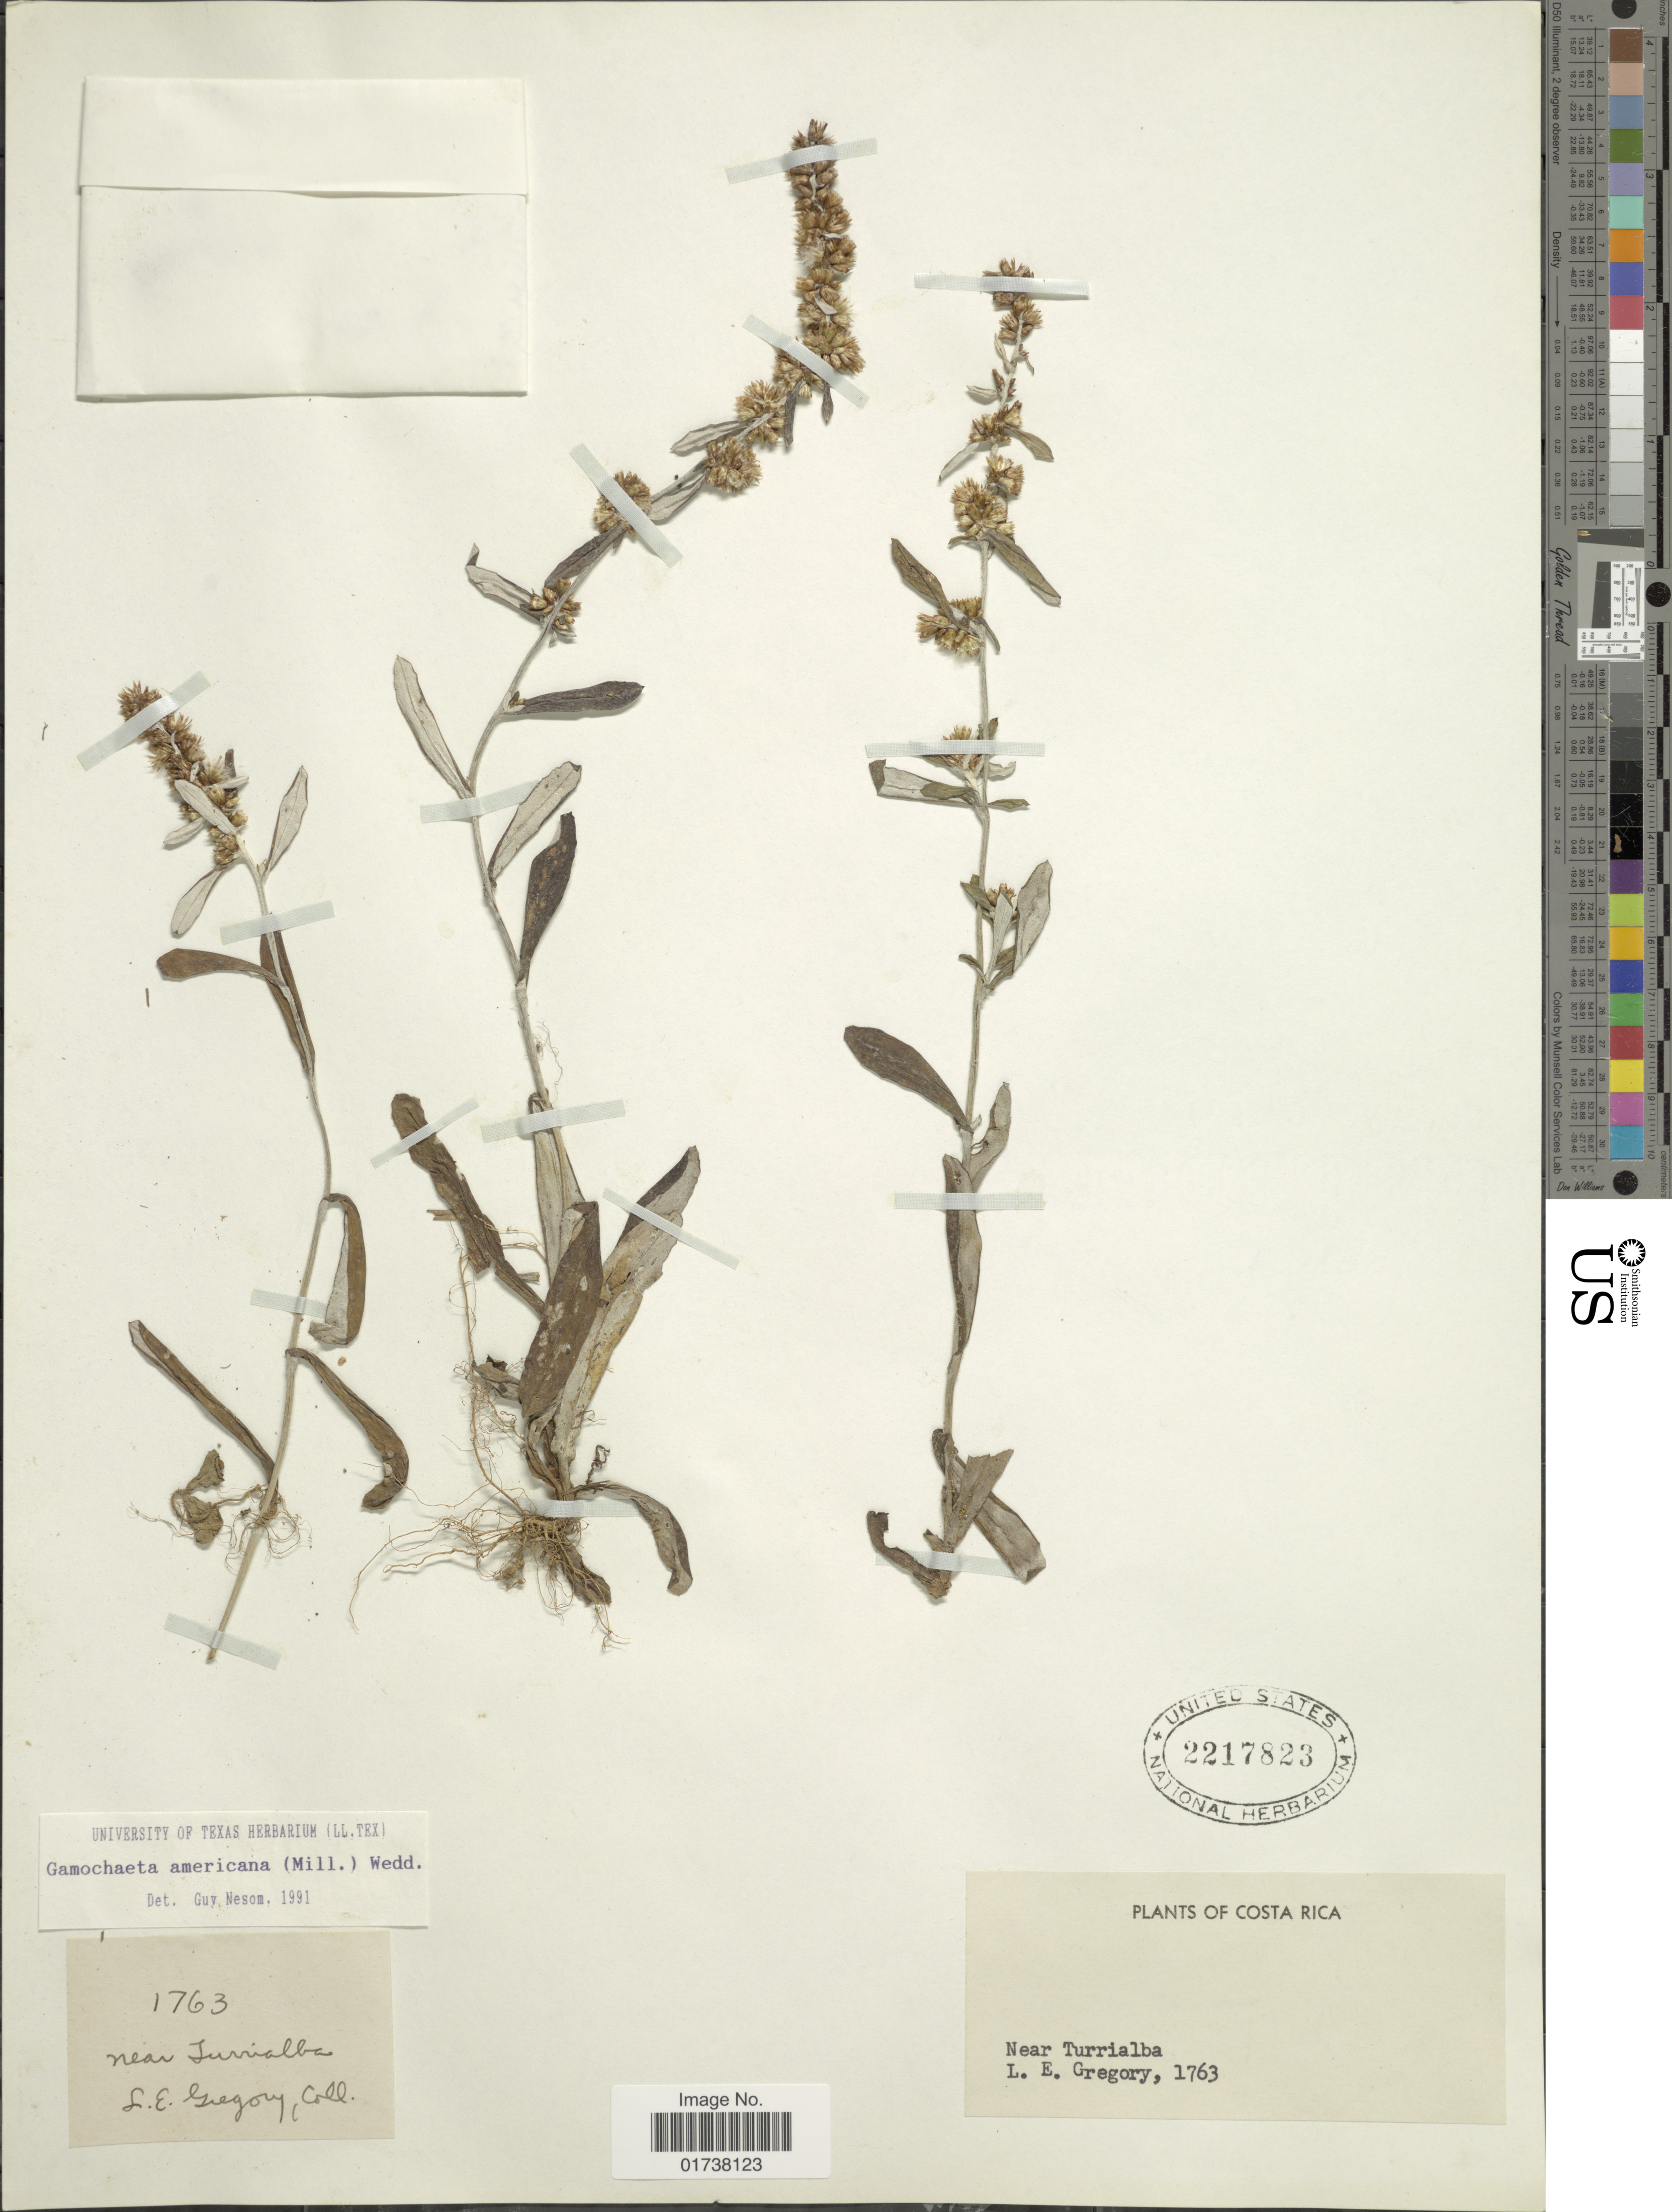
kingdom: Plantae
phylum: Tracheophyta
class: Magnoliopsida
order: Asterales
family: Asteraceae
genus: Gamochaeta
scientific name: Gamochaeta americana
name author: (Mill.) Wedd.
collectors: L. E. Gregory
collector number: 1763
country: Costa Rica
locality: Near Turrialba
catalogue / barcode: US 2217823